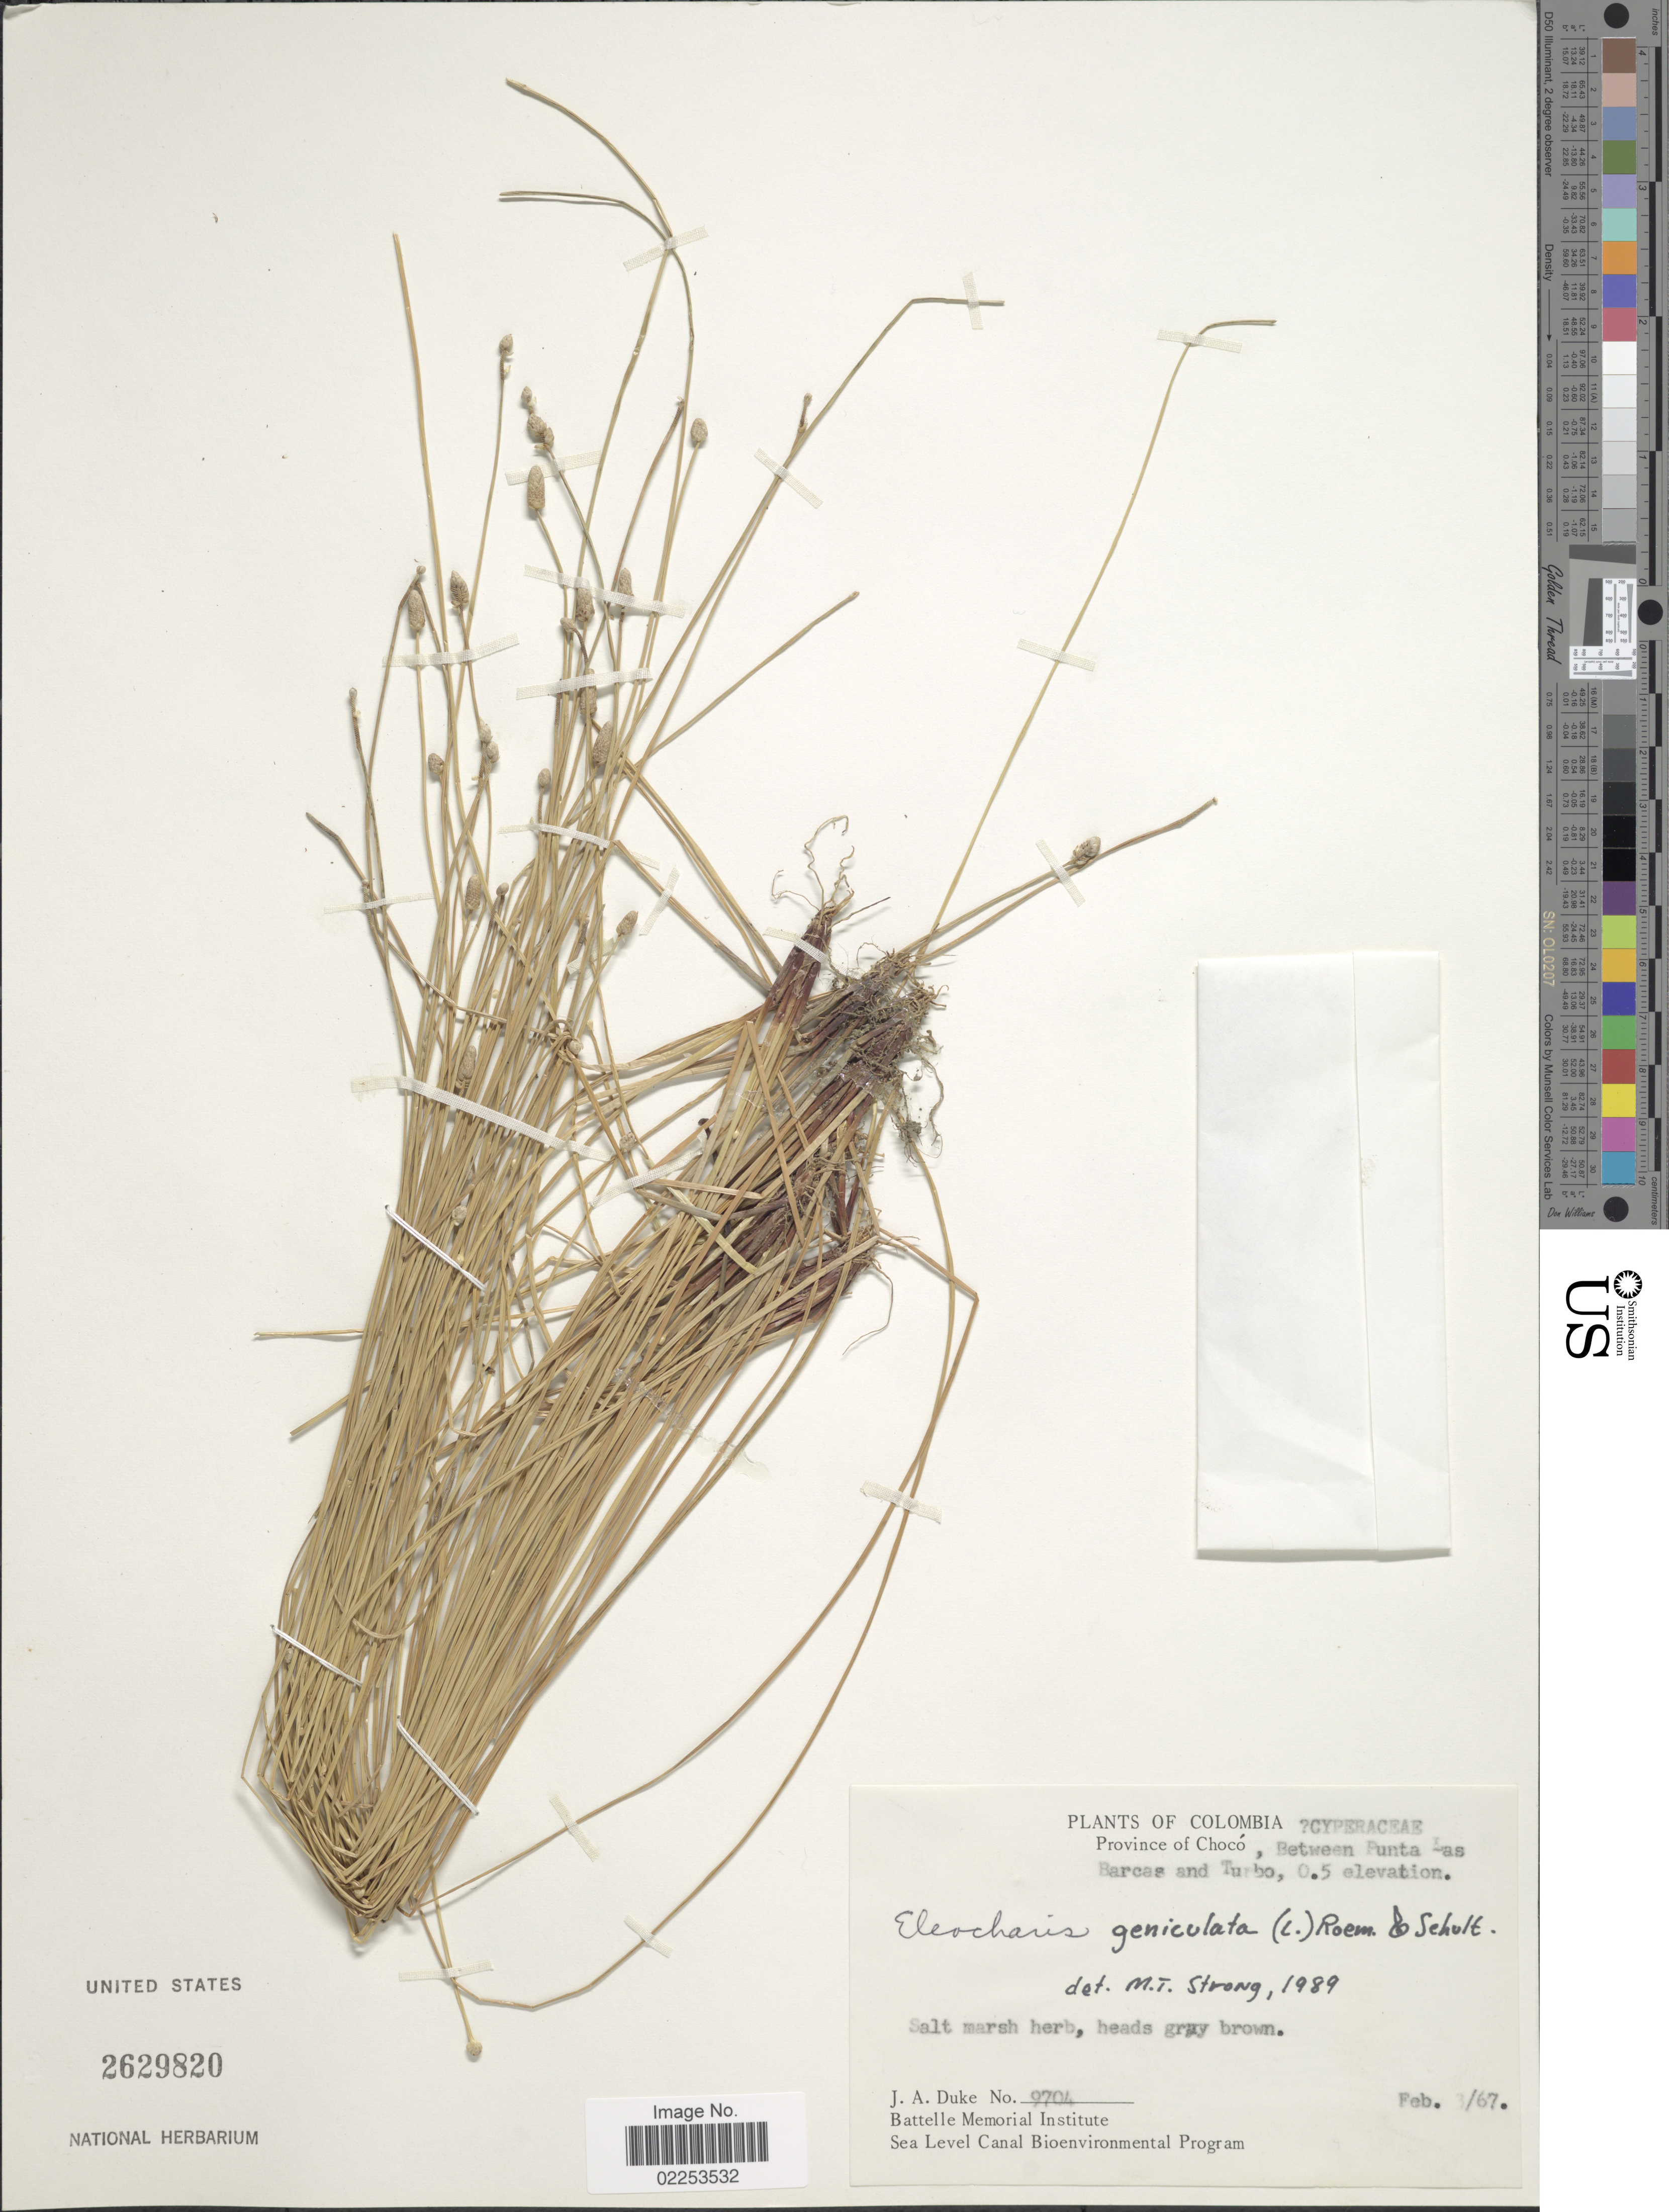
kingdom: Plantae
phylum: Tracheophyta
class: Liliopsida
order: Poales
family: Cyperaceae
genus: Eleocharis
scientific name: Eleocharis geniculata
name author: (L.) Roem. & Schult.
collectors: J. A. Duke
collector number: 9704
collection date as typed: Transcribed d/m/y: 3/2/67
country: Colombia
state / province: Chocó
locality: Province of Choco, Between Punta Las Barcas and Turbo.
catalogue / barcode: US 2629820